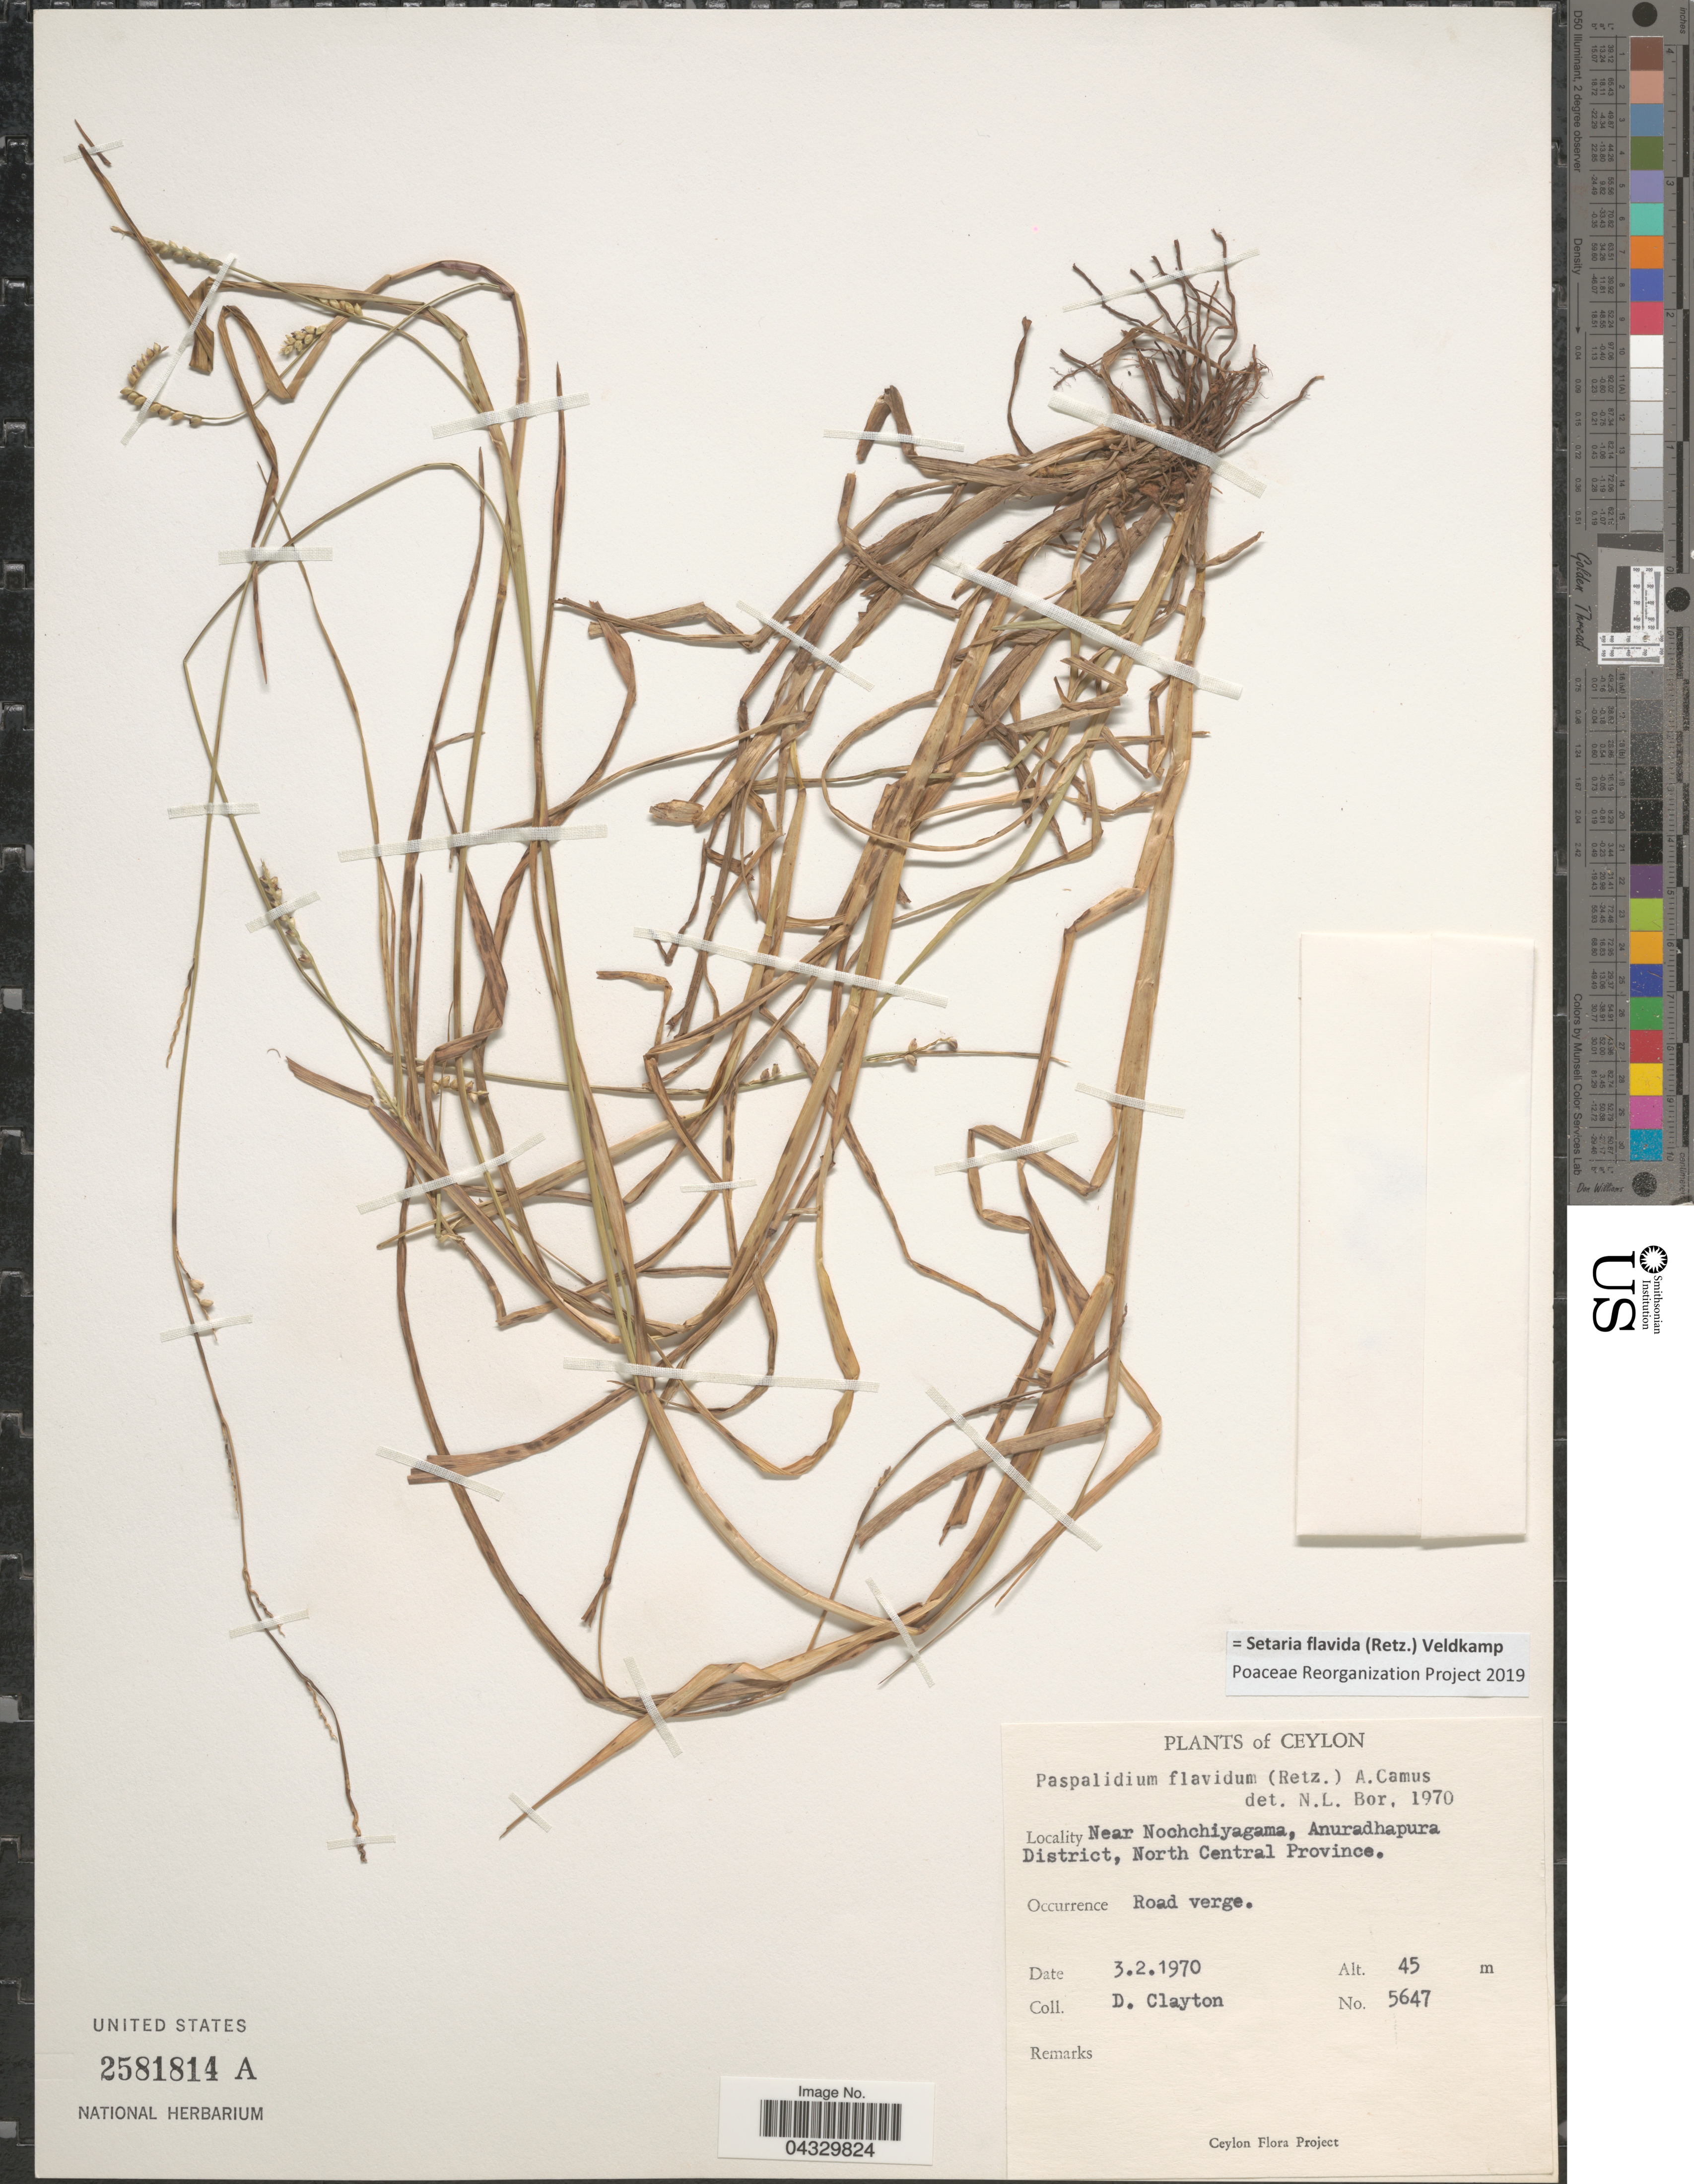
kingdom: Plantae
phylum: Tracheophyta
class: Liliopsida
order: Poales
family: Poaceae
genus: Setaria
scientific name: Setaria flavida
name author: (Retz.) Veldkamp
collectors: D. Clayton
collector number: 5647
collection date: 1970-02-03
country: Sri Lanka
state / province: North Central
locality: Ceylon. Near Nochchiyagama, Anuradhapura District.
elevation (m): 45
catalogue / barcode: US 2581814A